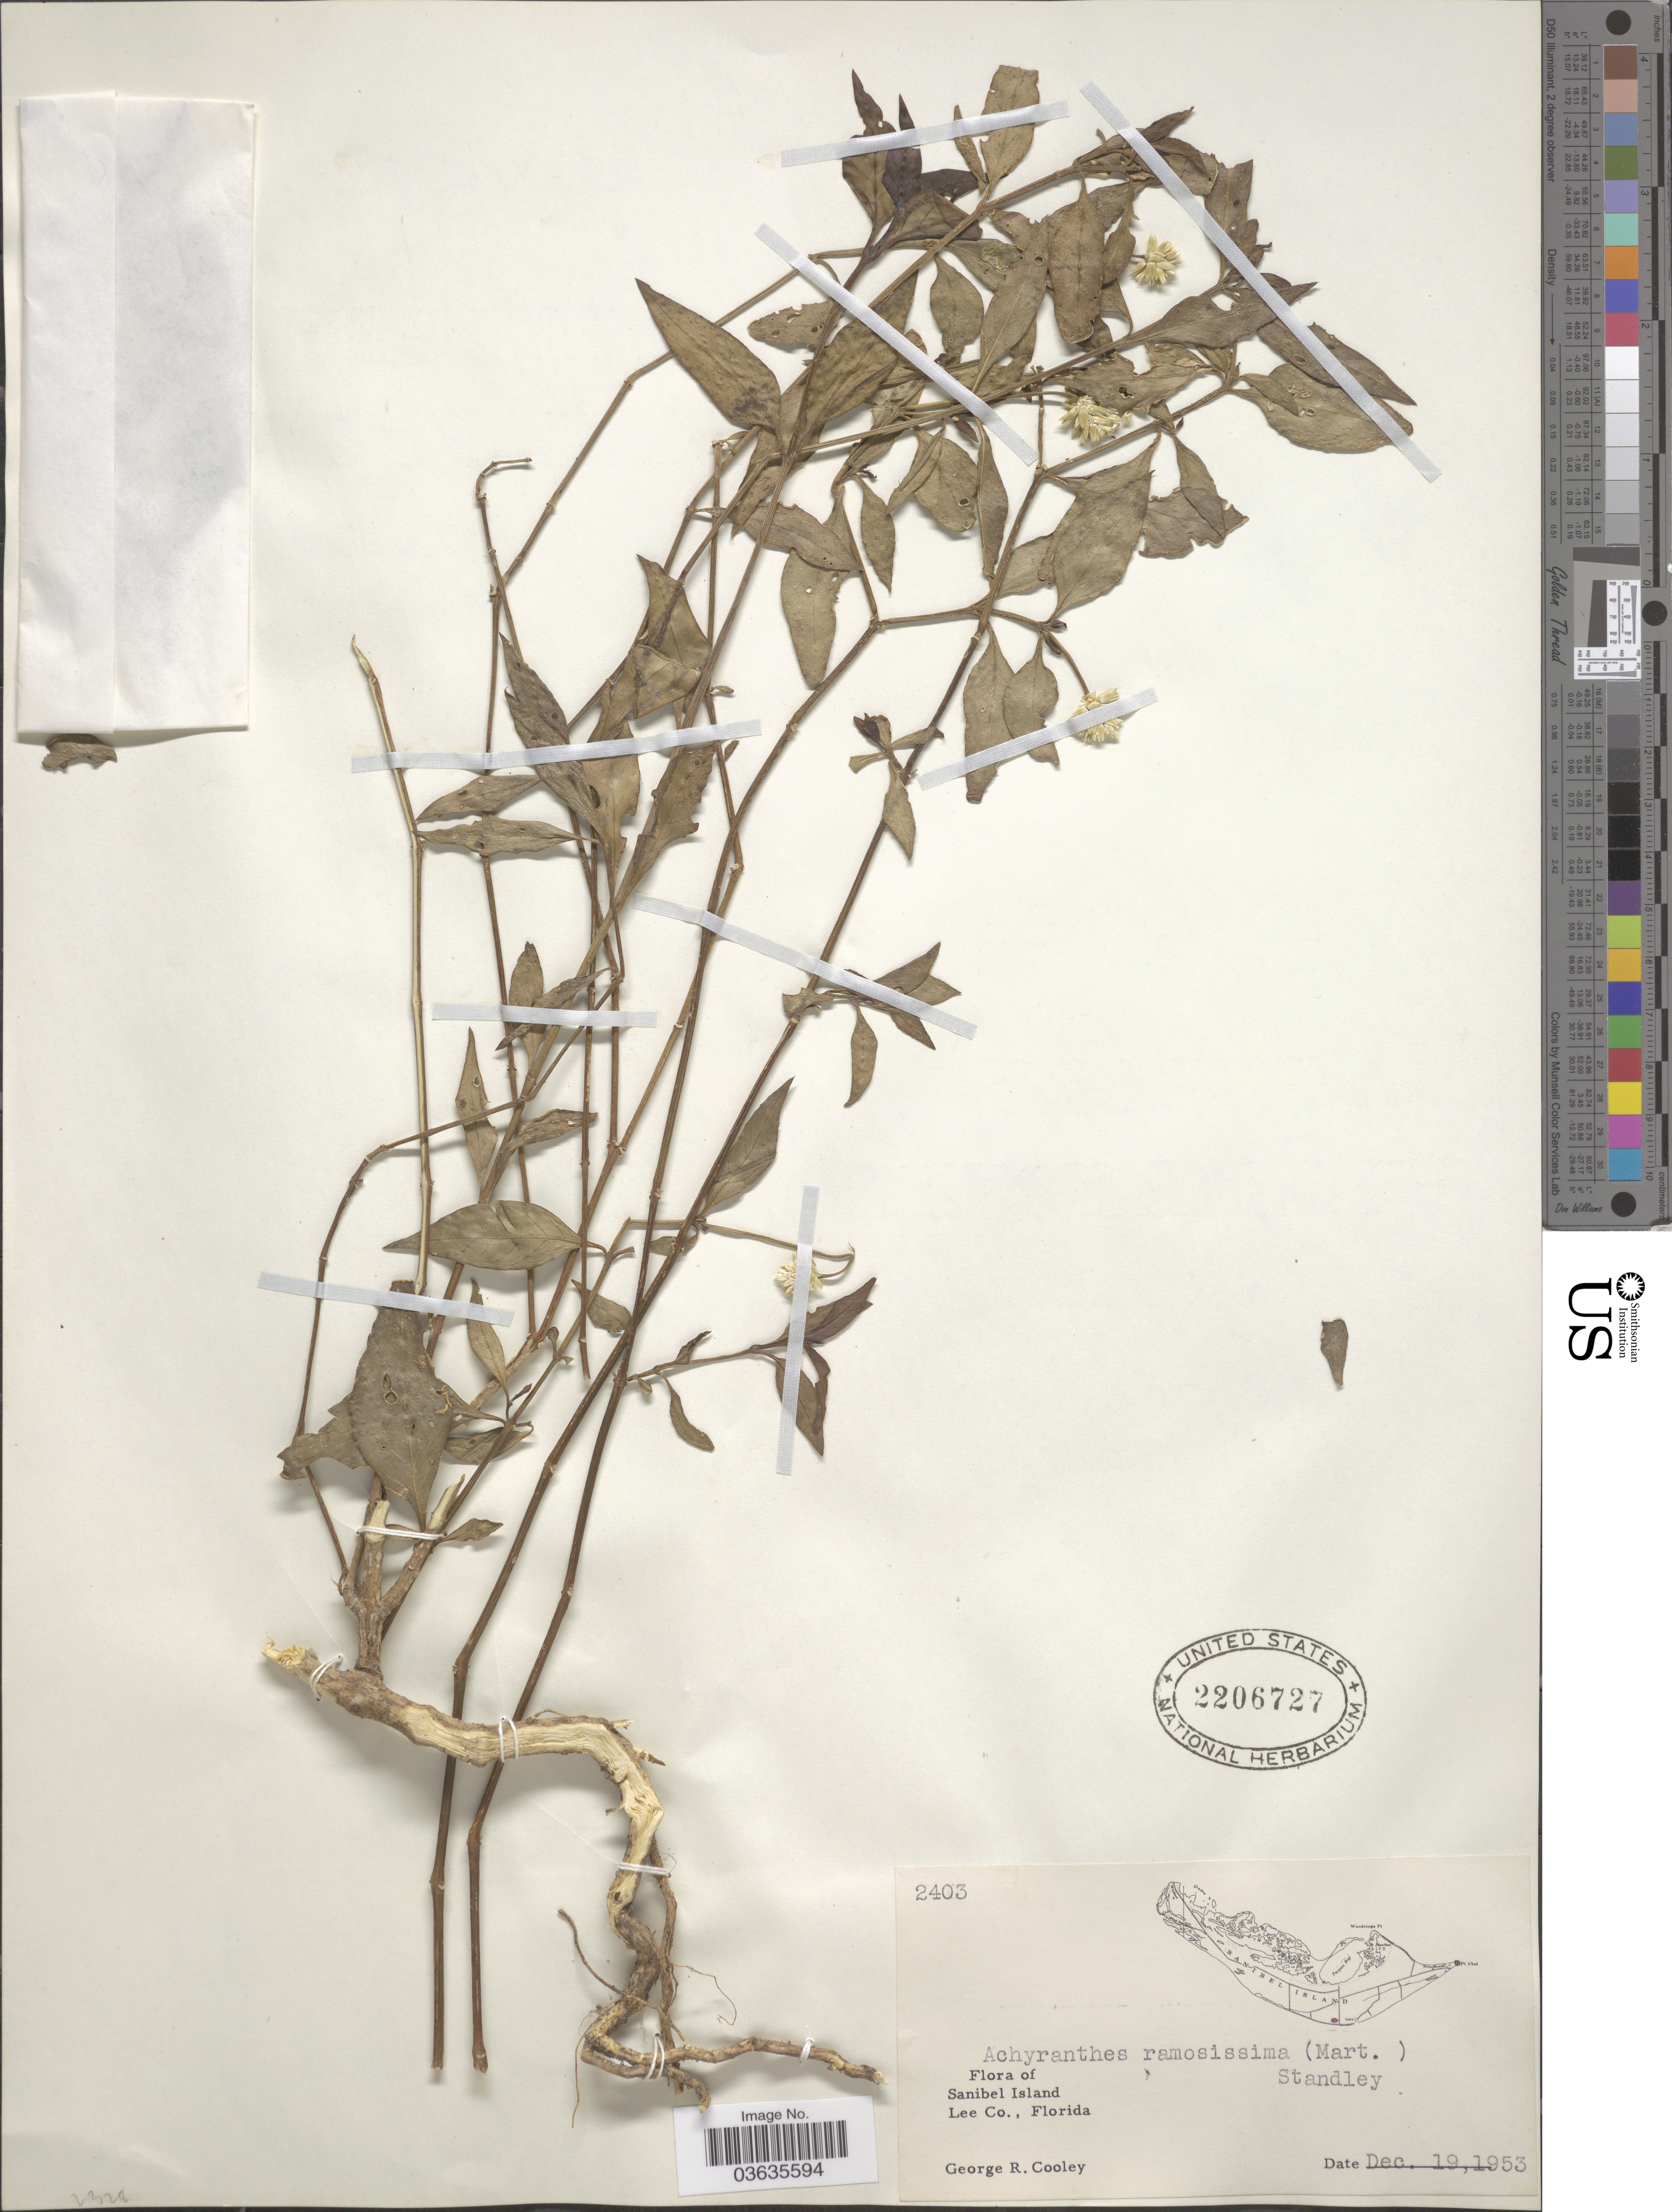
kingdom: Plantae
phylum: Tracheophyta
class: Magnoliopsida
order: Caryophyllales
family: Amaranthaceae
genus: Alternanthera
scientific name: Alternanthera ramosissima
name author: (Mart.) Chodat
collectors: G. R. Cooley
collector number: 2403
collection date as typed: Transcribed d/m/y: //53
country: United States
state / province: Florida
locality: Sanibel Island. Lee Co.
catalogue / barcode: US 2206727